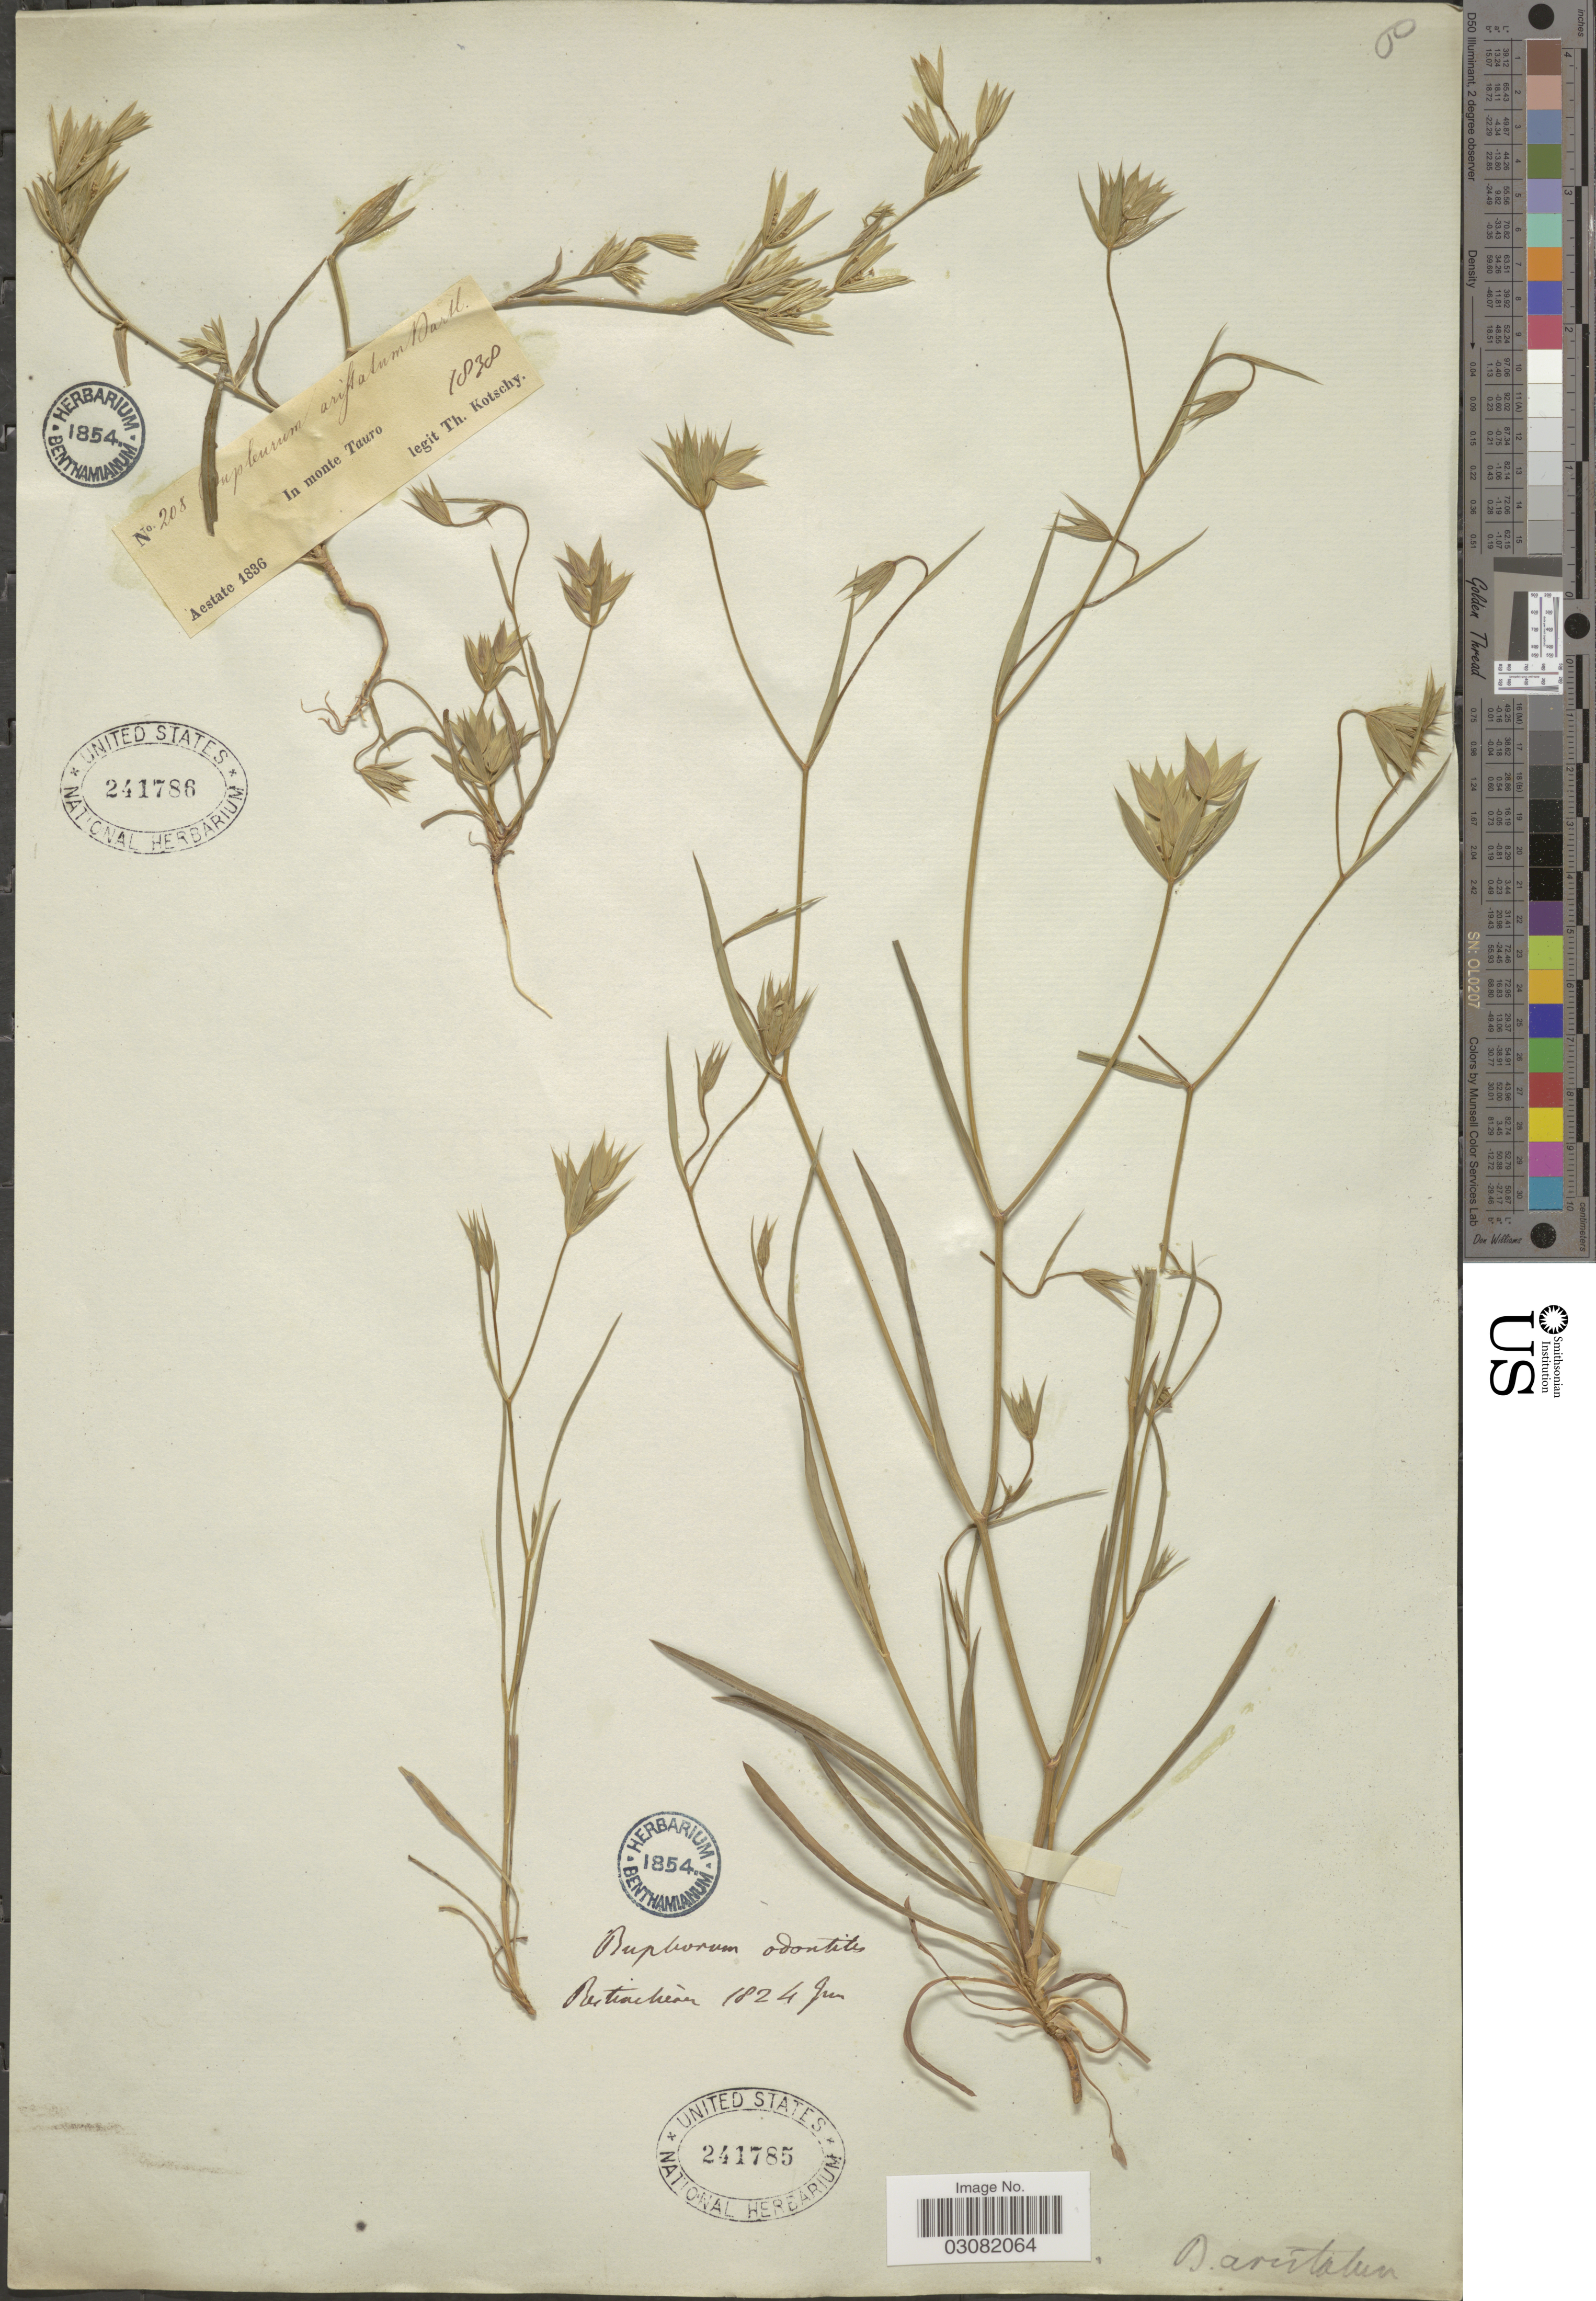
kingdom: Plantae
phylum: Tracheophyta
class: Magnoliopsida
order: Apiales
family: Apiaceae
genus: Bupleurum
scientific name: Bupleurum veronense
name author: Turra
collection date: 1824-06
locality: Butiacheau [interpreted].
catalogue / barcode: US 241785